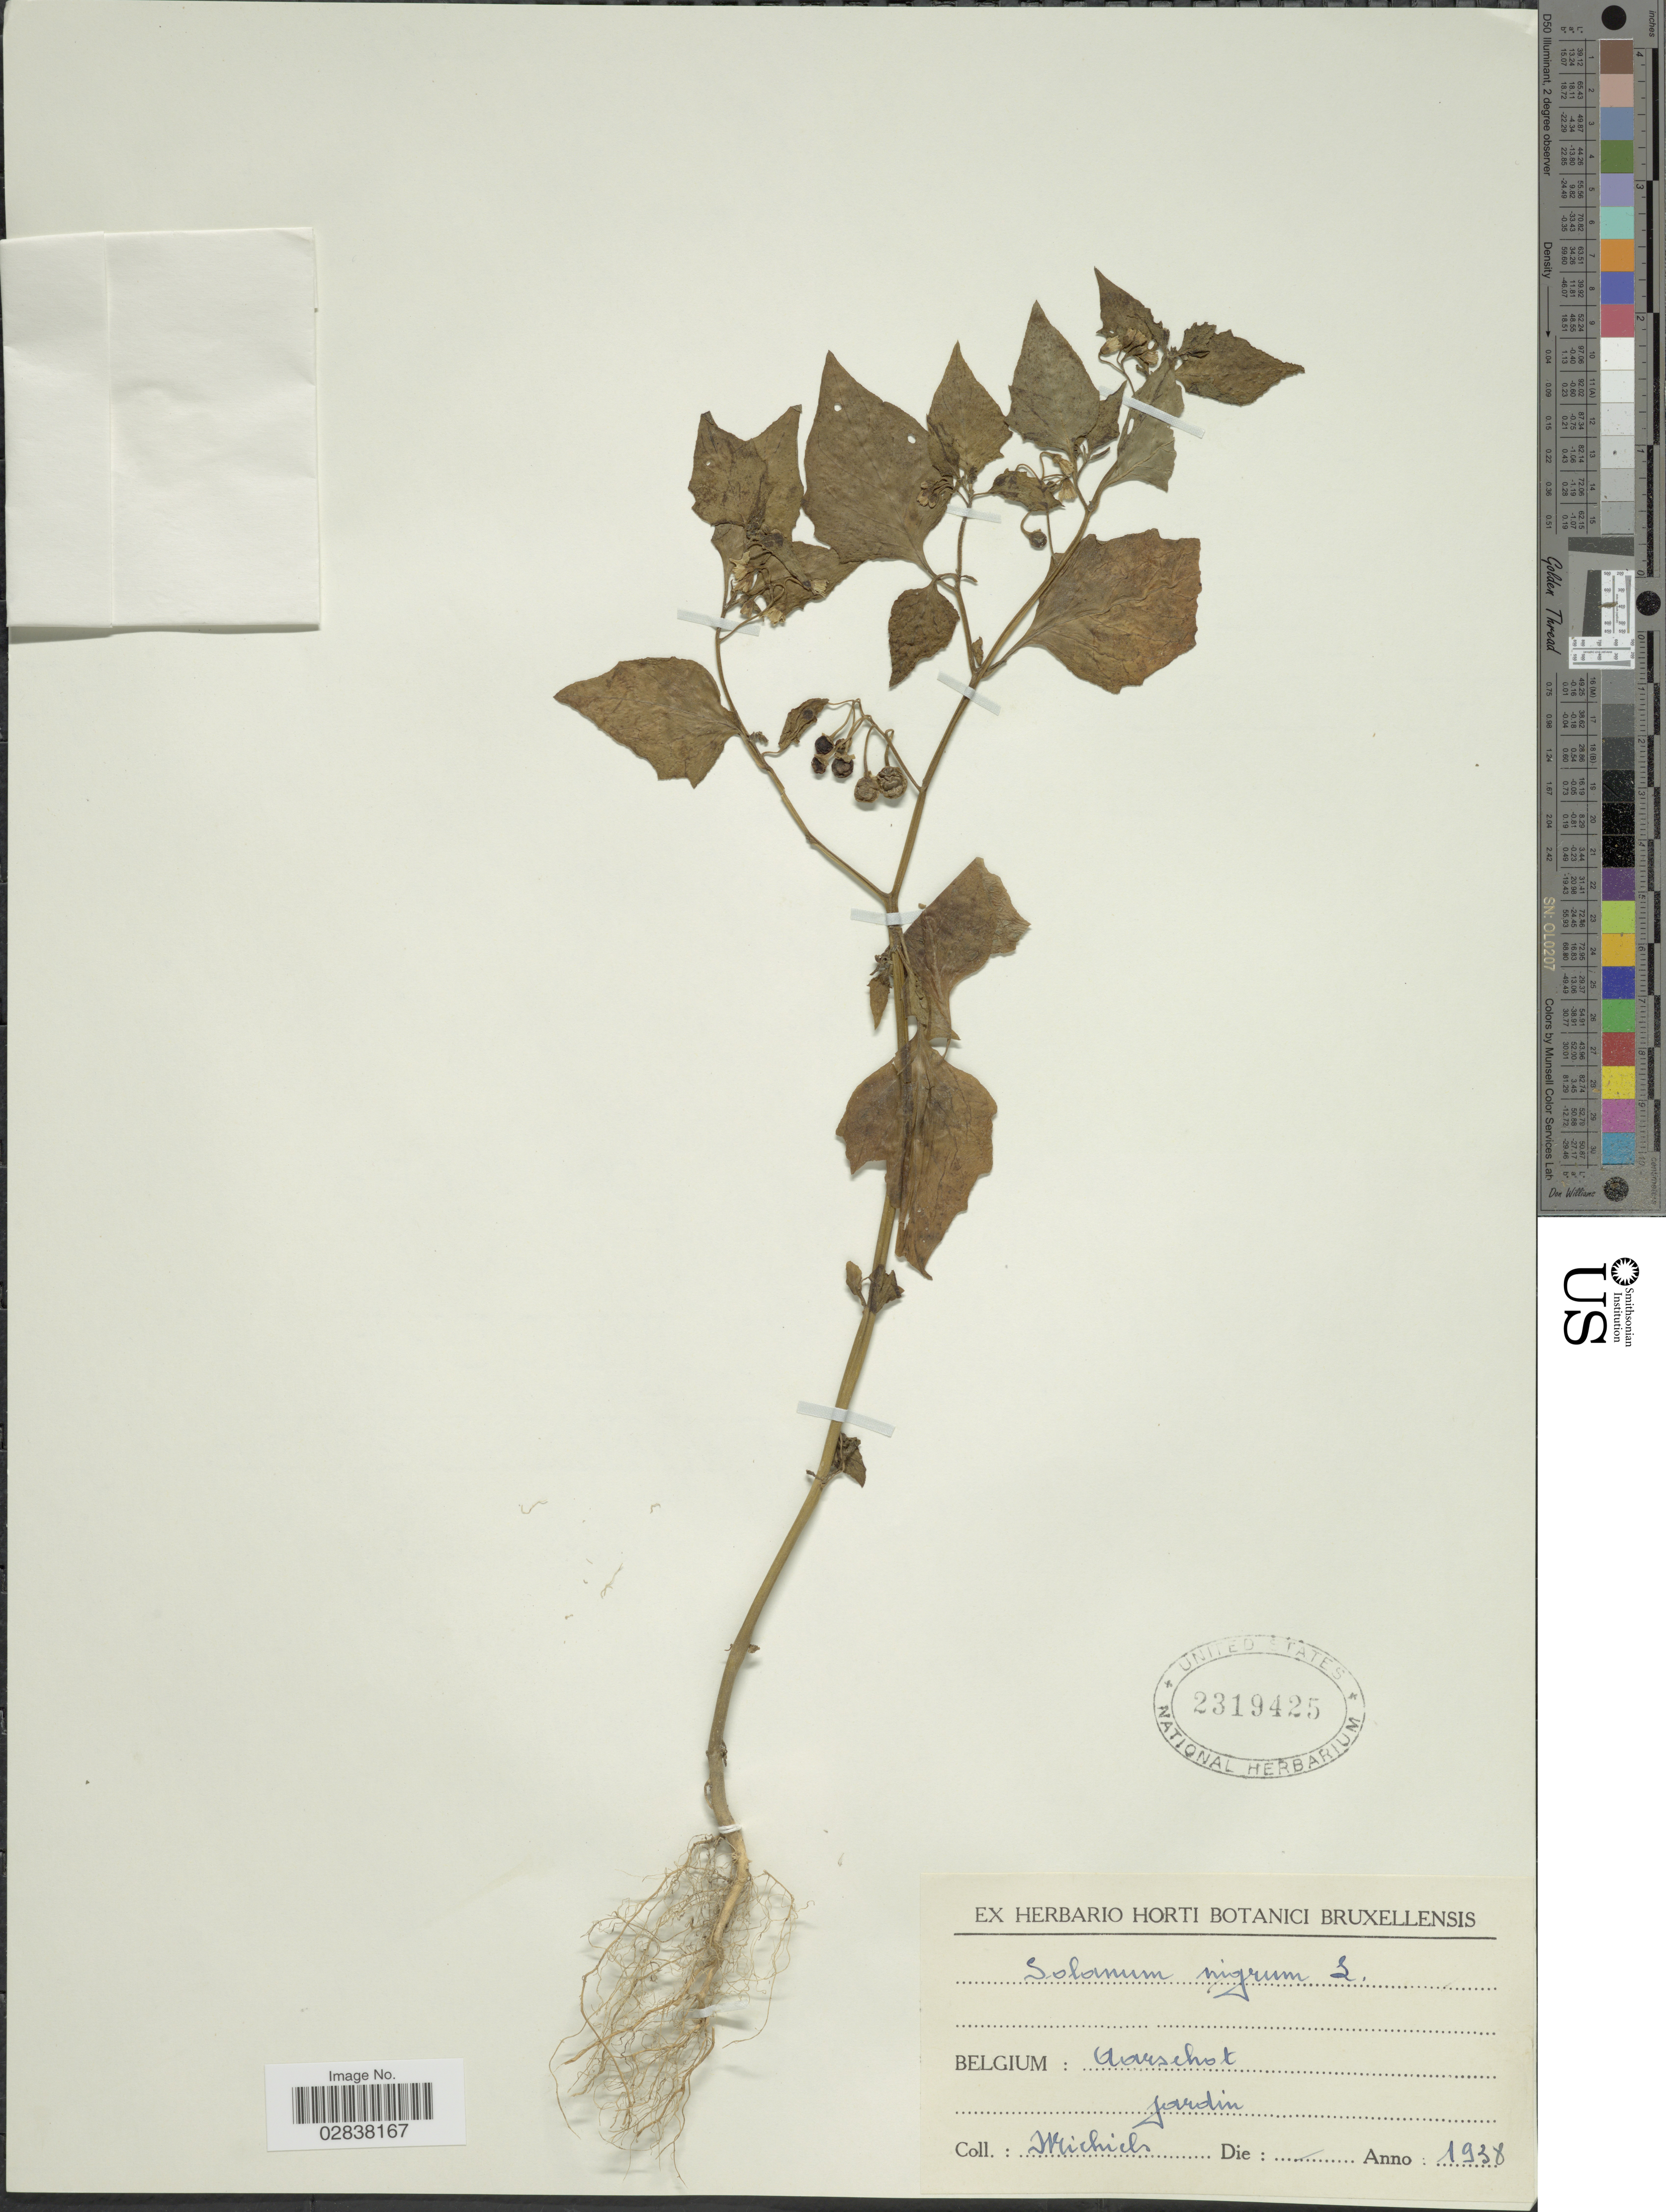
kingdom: Plantae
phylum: Tracheophyta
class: Magnoliopsida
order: Solanales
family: Solanaceae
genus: Solanum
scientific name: Solanum nigrum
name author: L.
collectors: -. Michiels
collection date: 1938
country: Belgium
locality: Aarschot.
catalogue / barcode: US 2319425